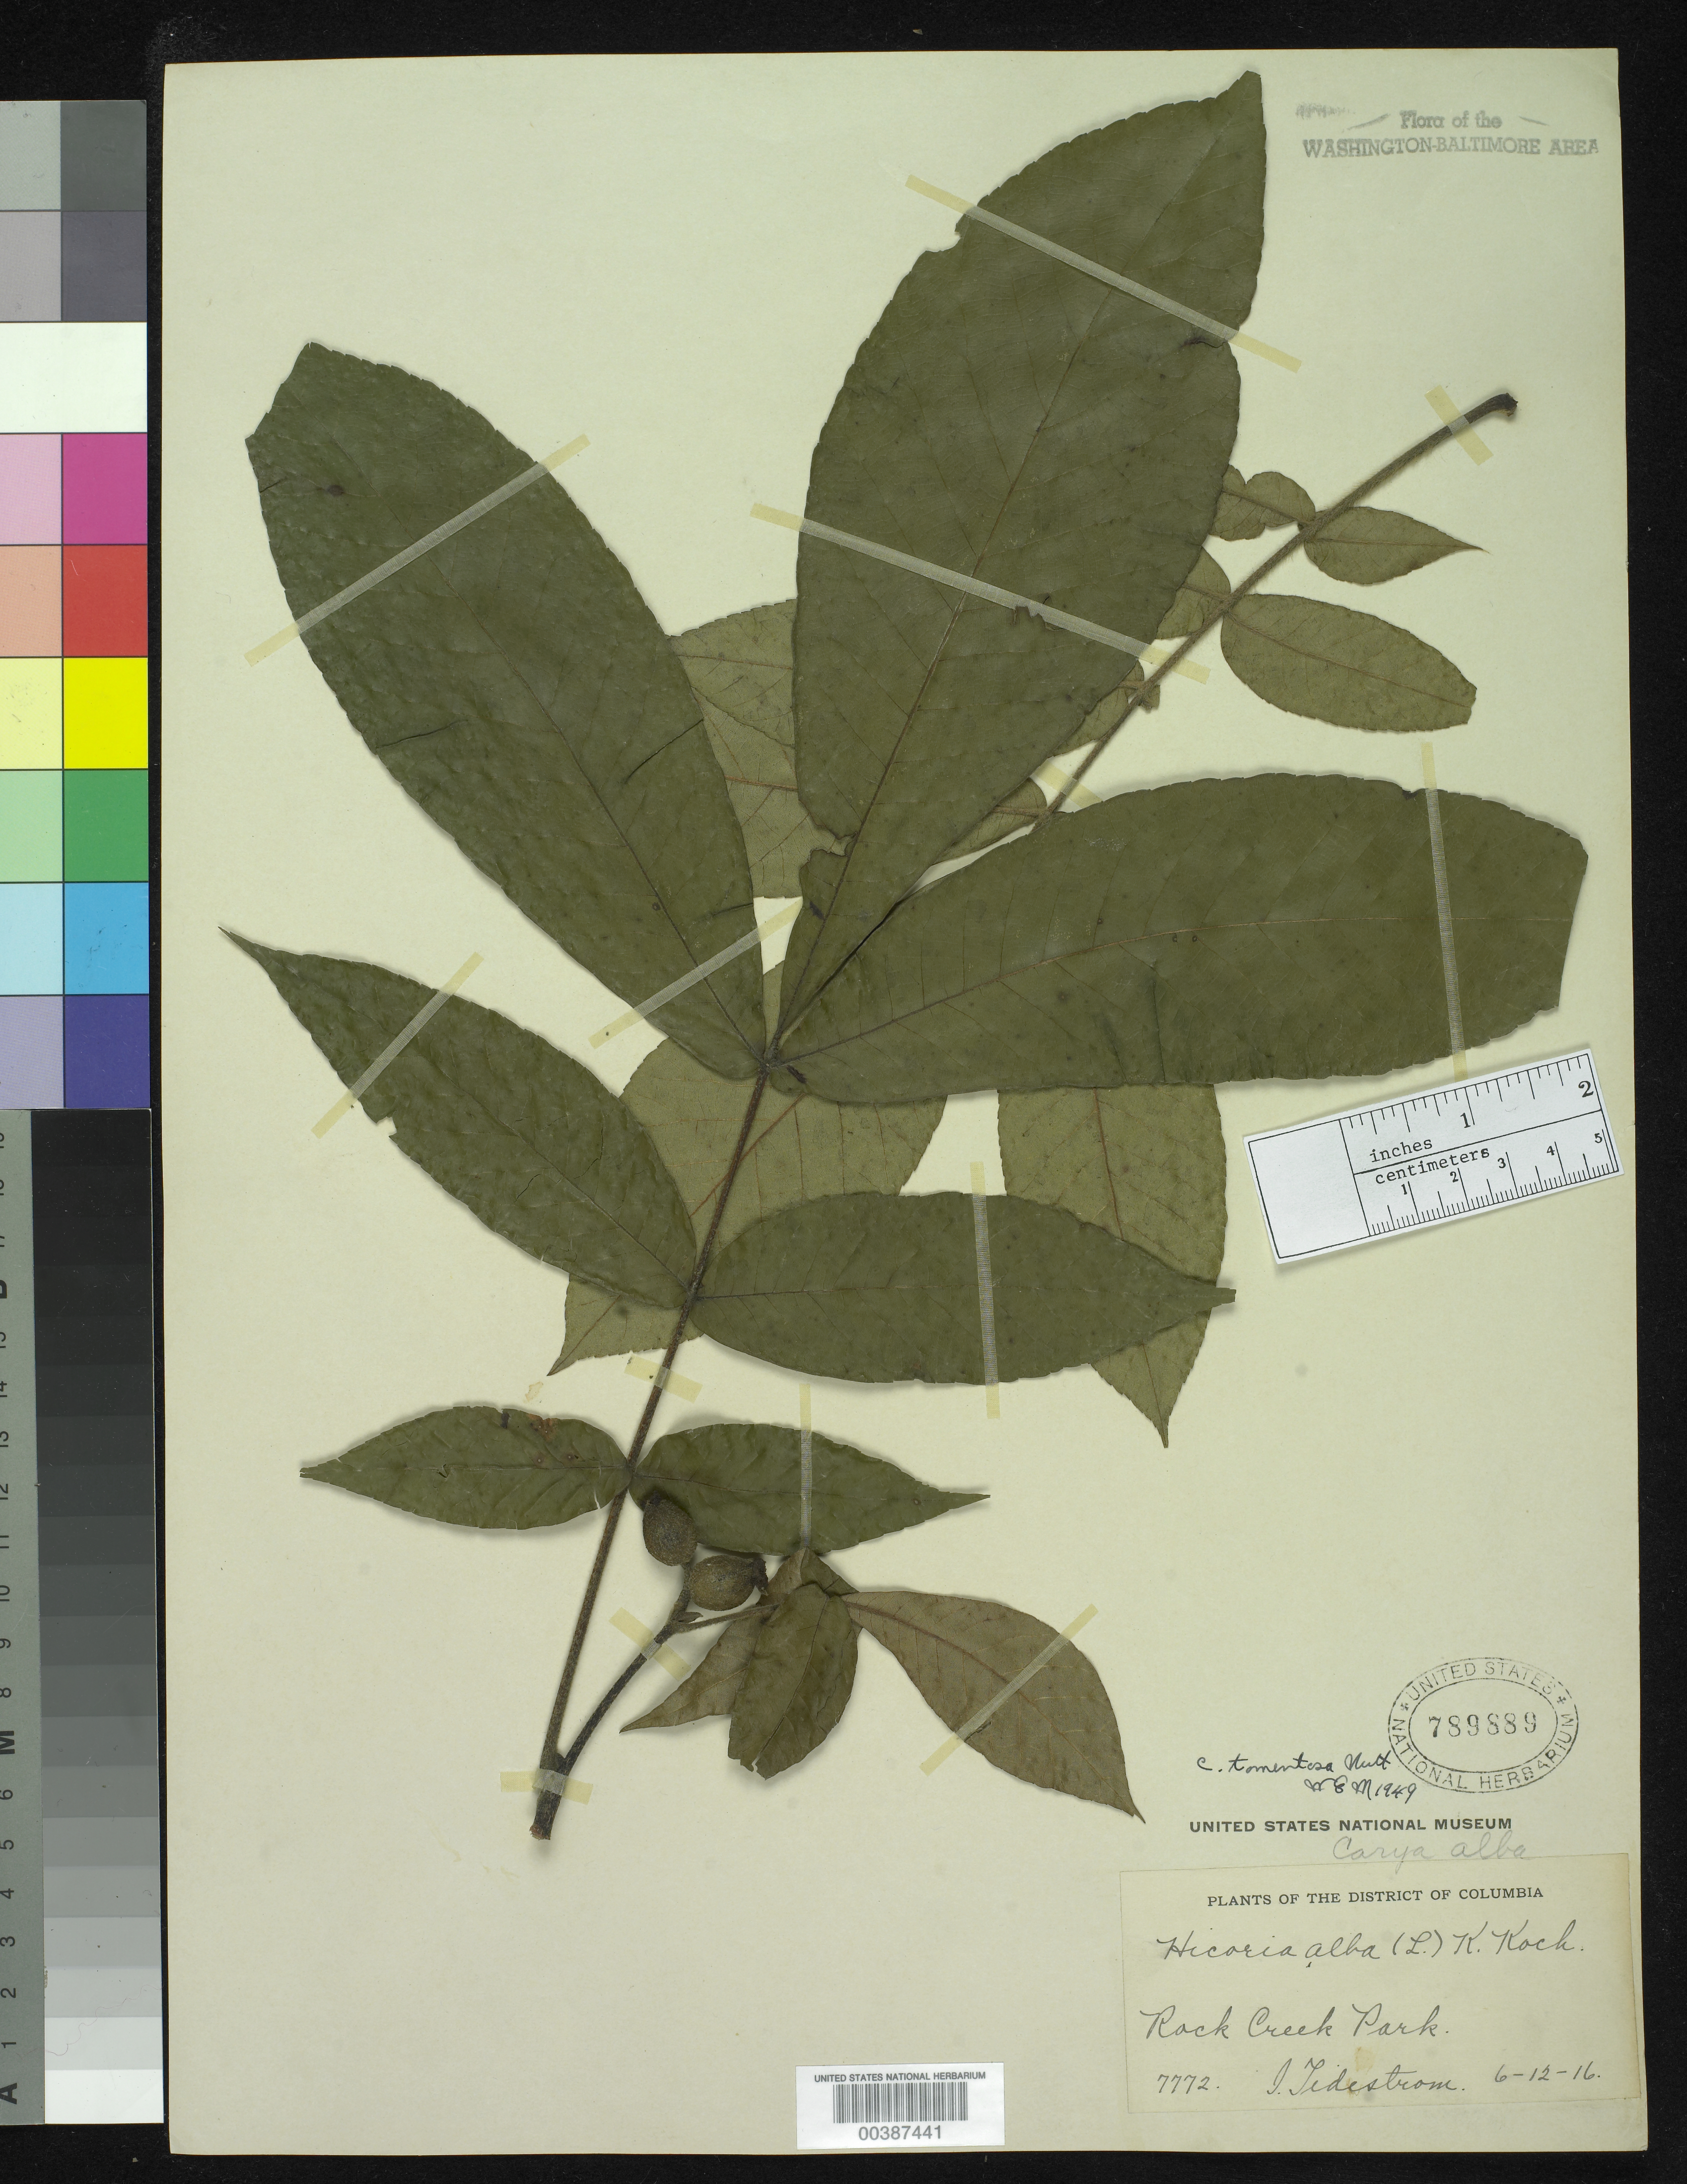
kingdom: Plantae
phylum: Tracheophyta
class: Magnoliopsida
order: Fagales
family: Juglandaceae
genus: Carya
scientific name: Carya tomentosa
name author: (Lam.) Nutt.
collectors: I. F. Tidestrom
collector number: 7772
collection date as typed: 12 Jun 1916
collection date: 1916-06-12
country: United States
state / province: District of Columbia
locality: Rock Creek Park Rock Creek Park and vicinity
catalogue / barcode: US 789889